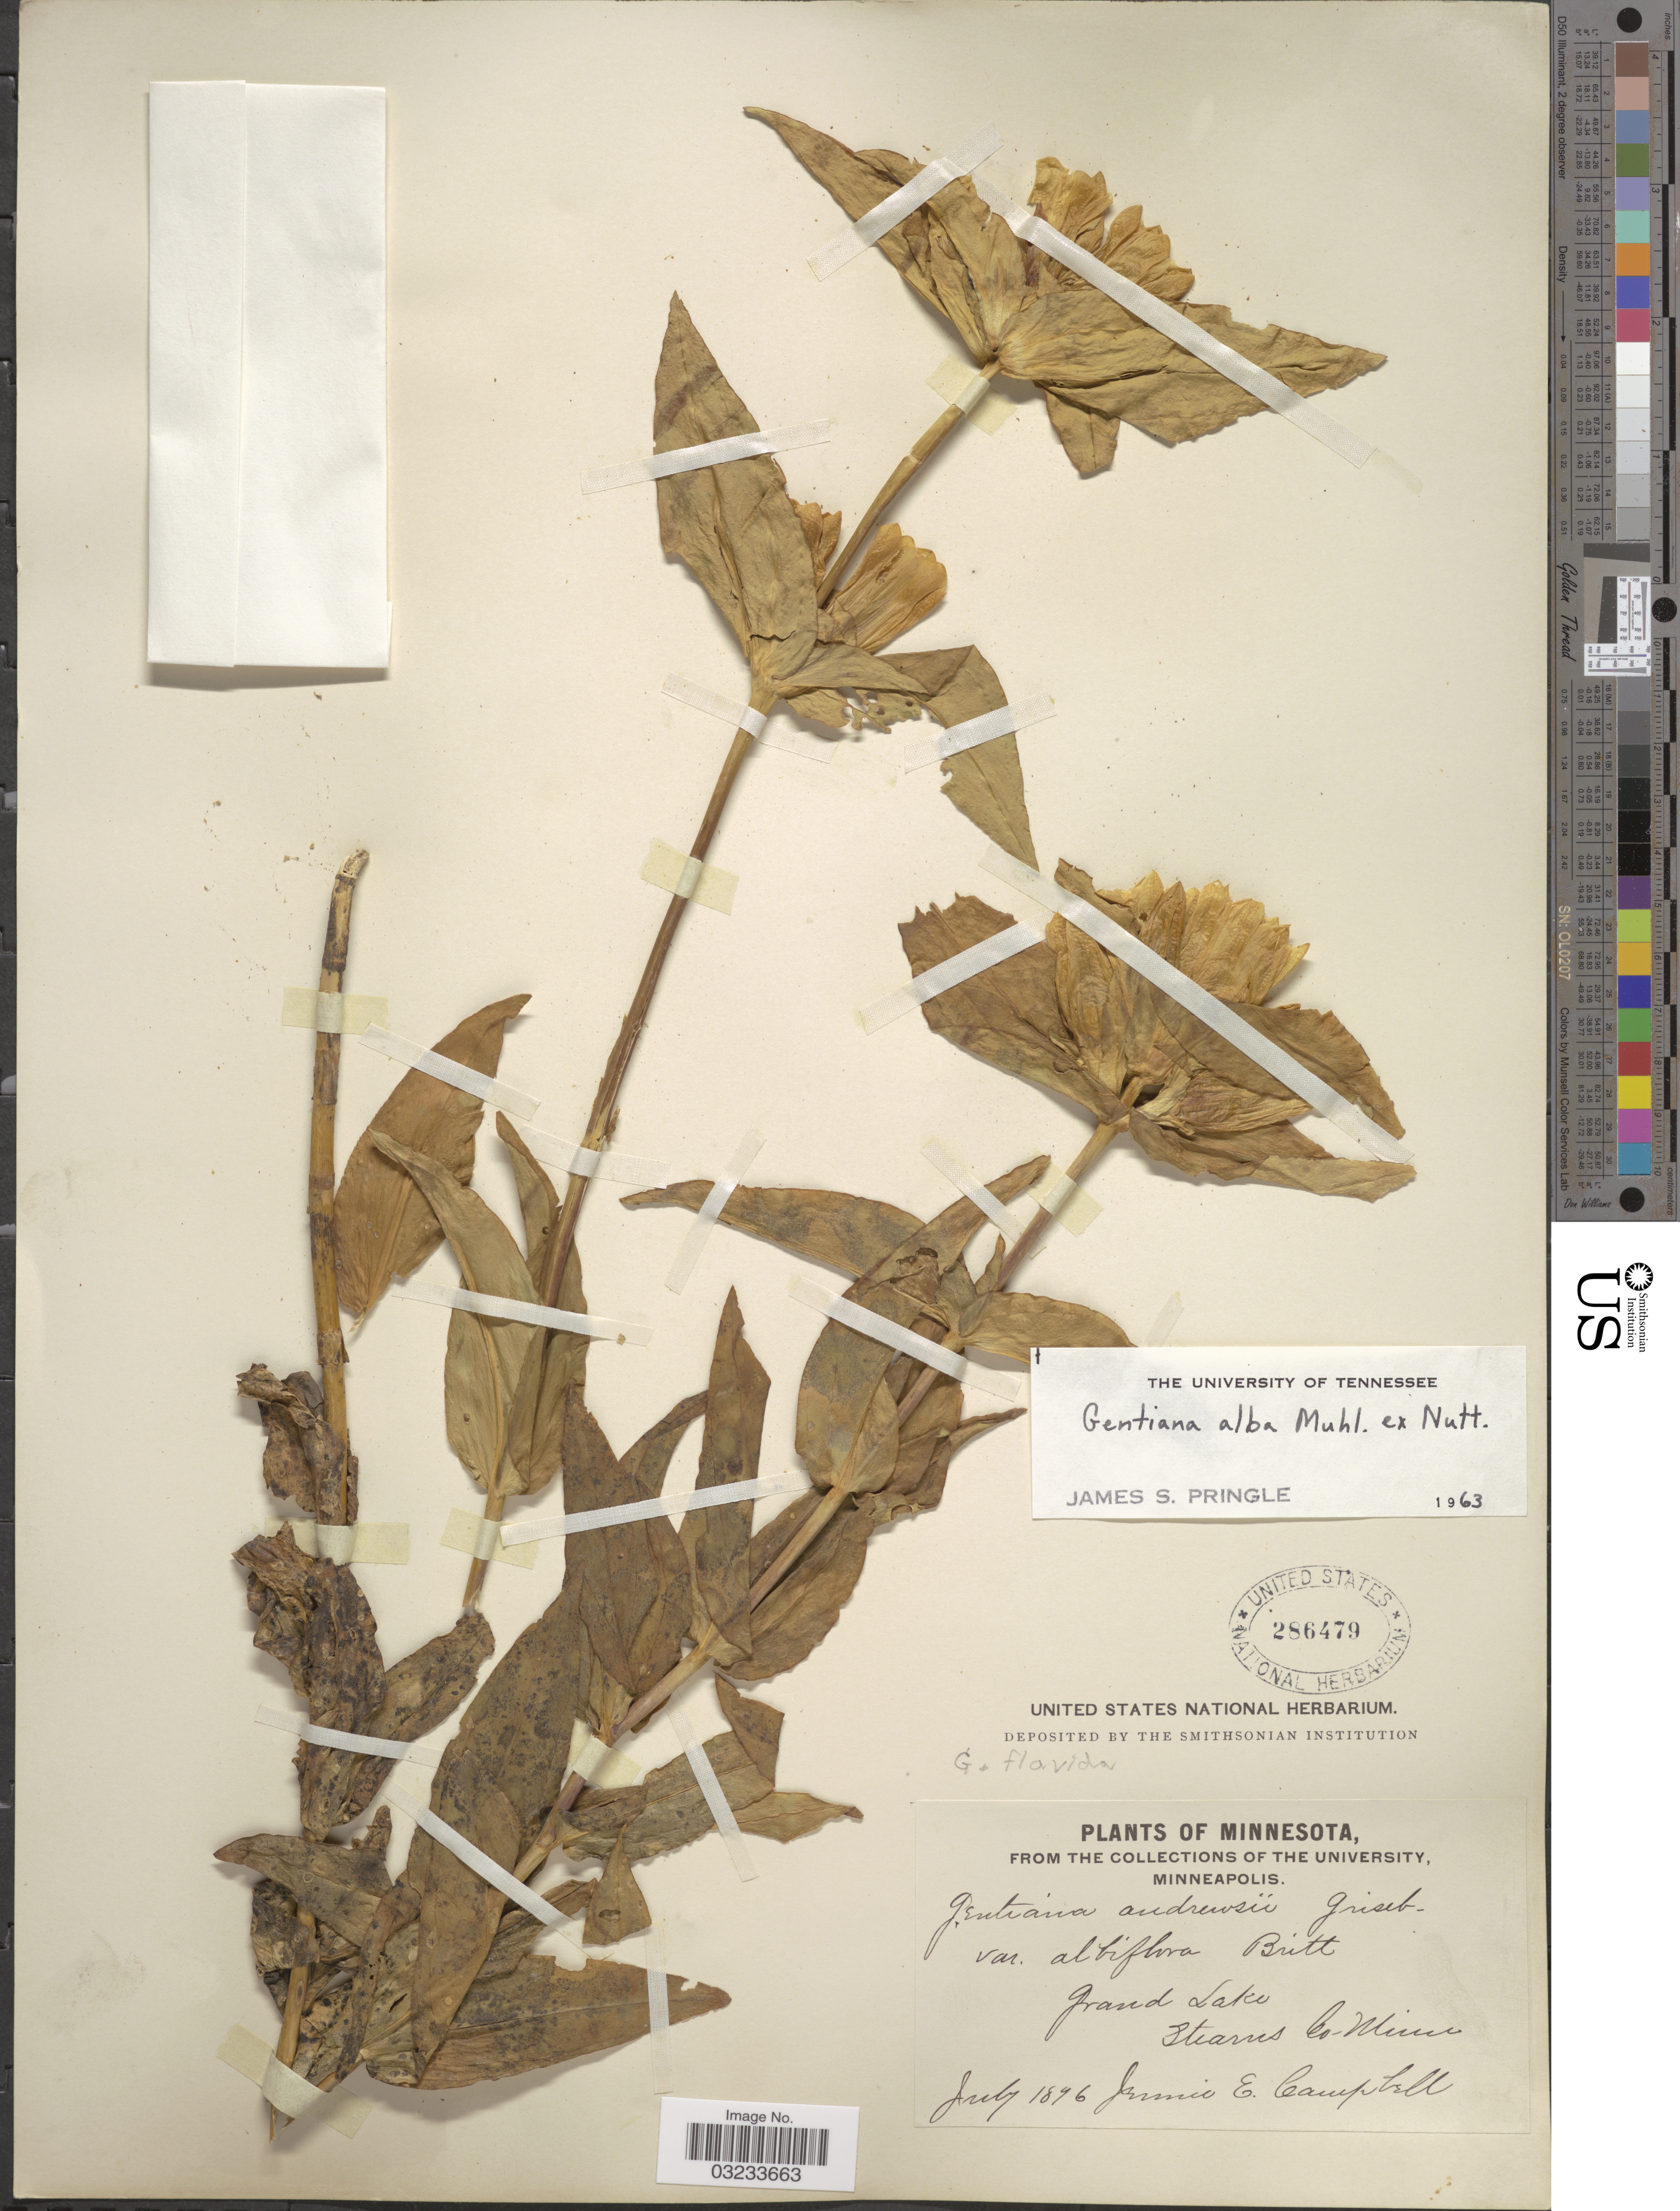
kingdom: Plantae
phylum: Tracheophyta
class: Magnoliopsida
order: Gentianales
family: Gentianaceae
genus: Gentiana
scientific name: Gentiana alba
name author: Muhl. ex J. McNab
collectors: J. E. Campbell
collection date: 1896-07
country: United States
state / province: Minnesota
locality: Grand Lake Stearns Co.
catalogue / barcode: US 286479